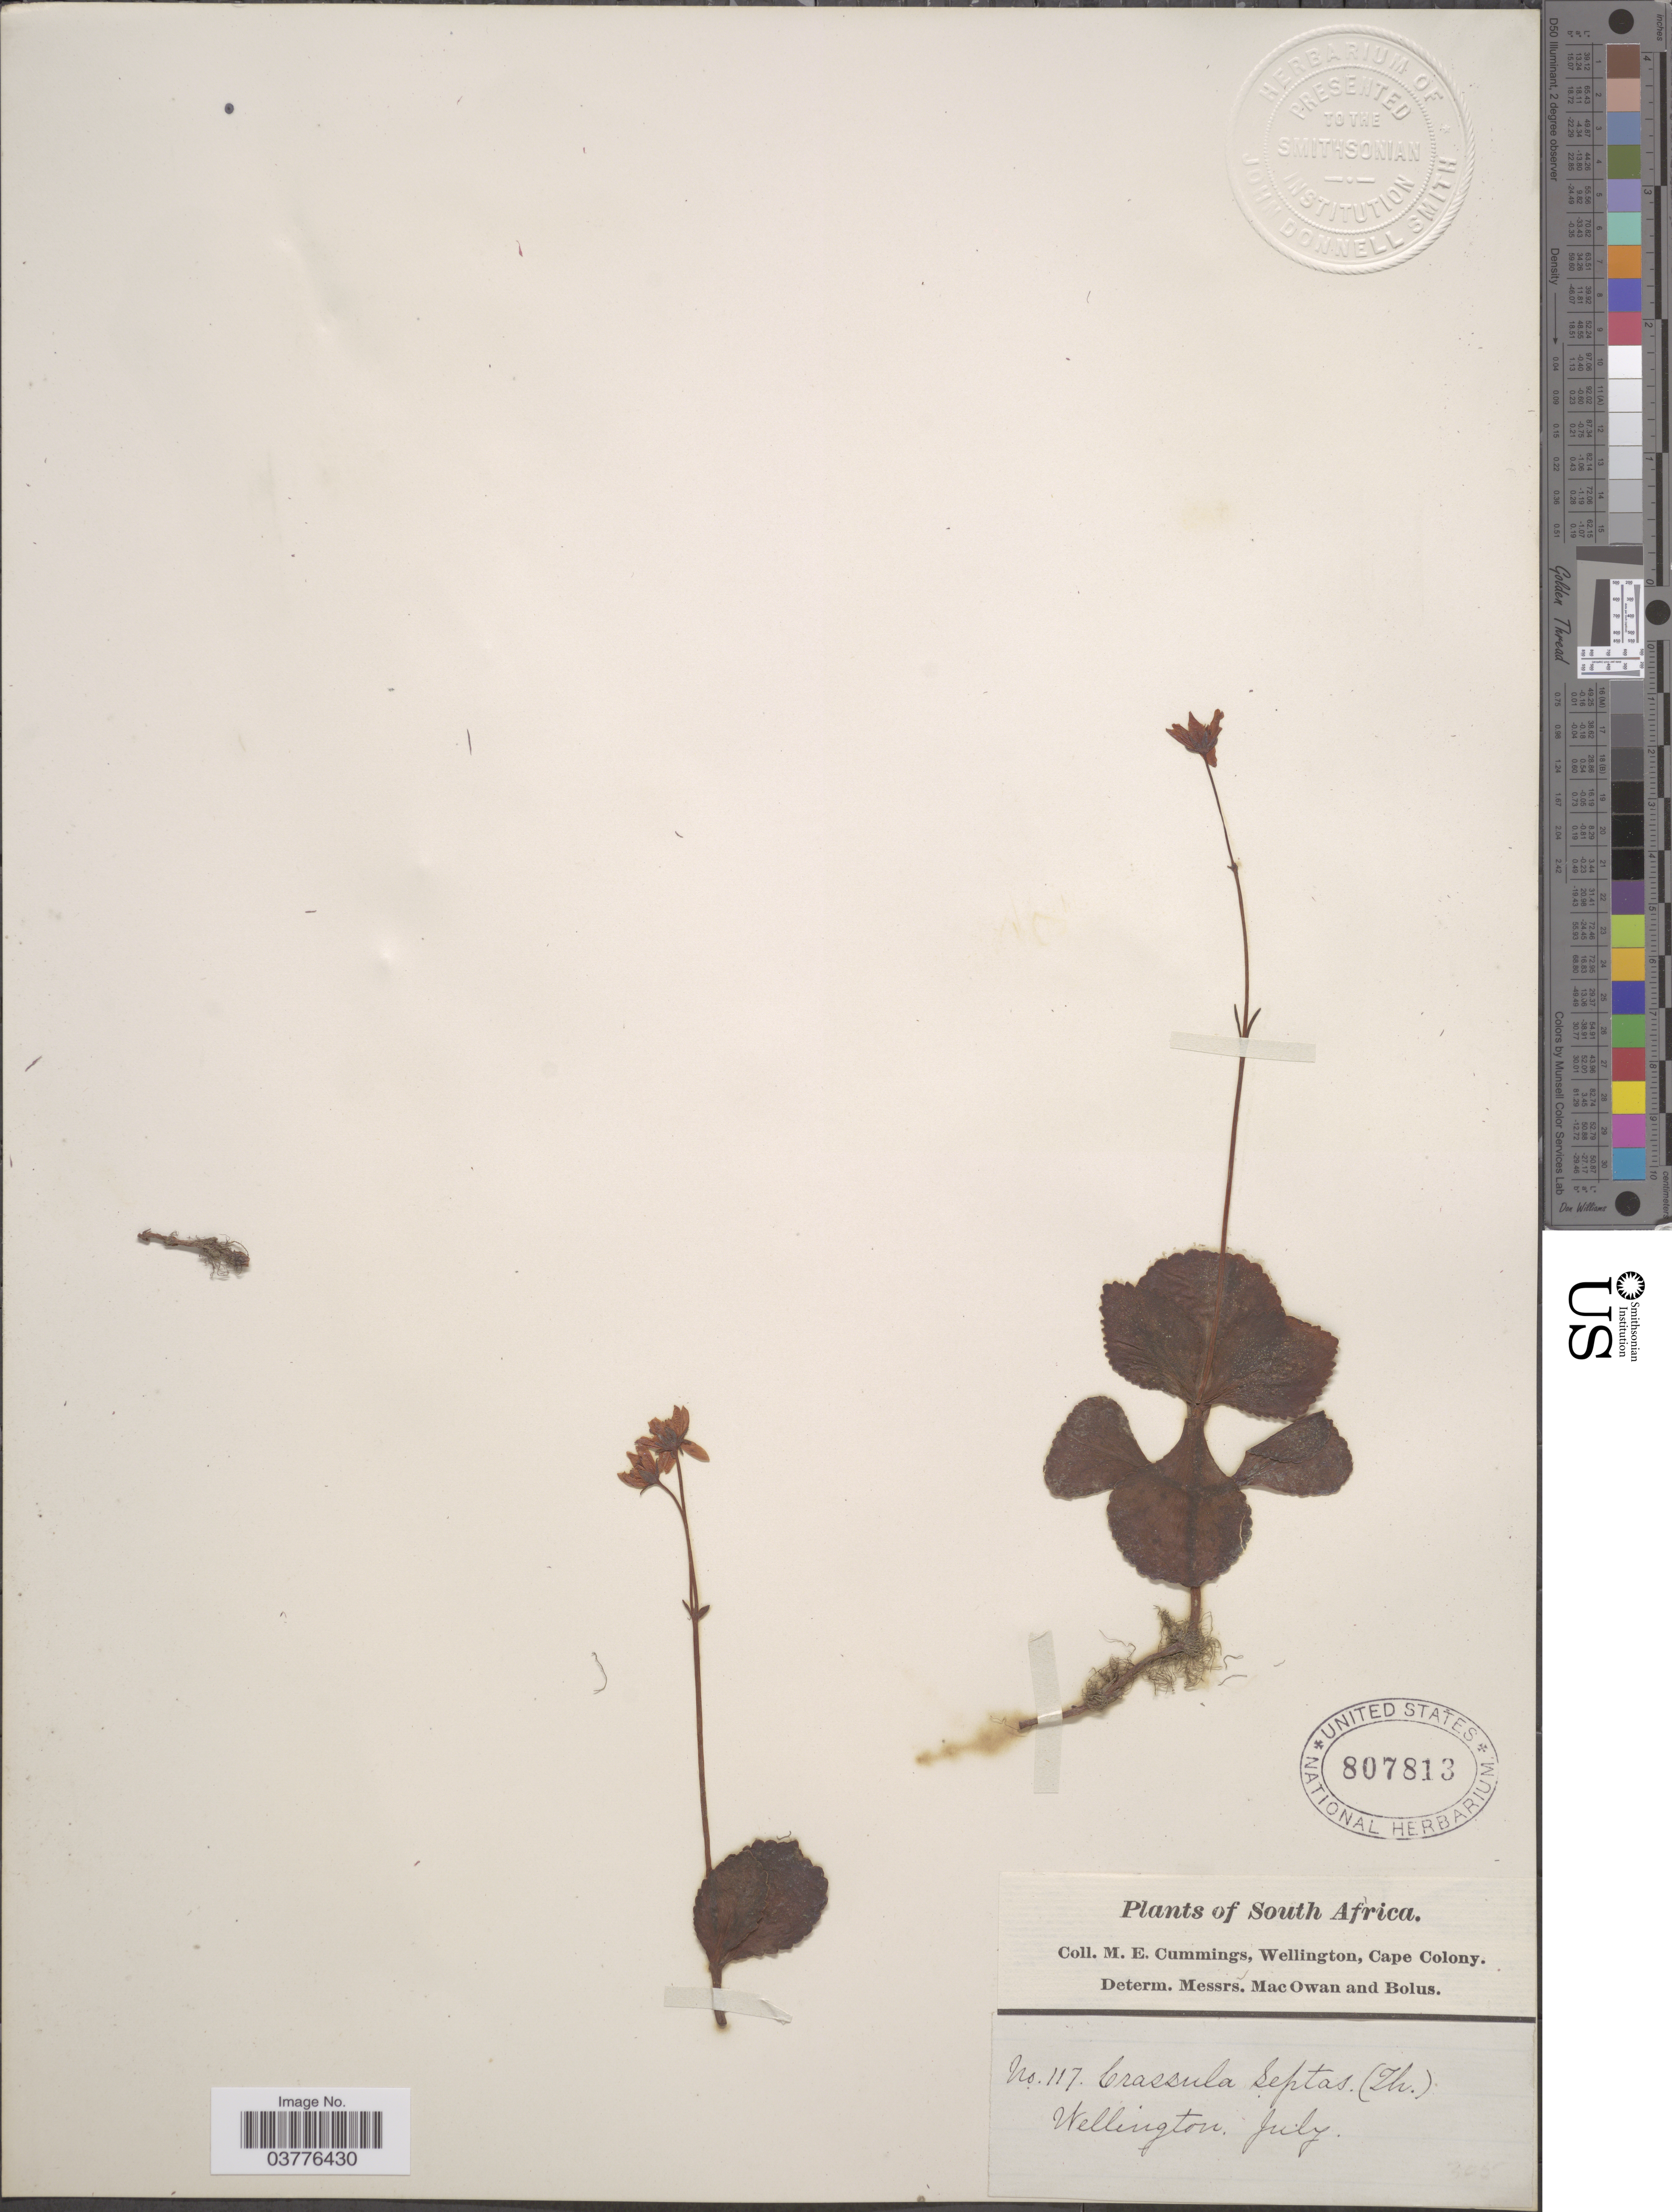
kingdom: Plantae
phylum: Tracheophyta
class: Magnoliopsida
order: Saxifragales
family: Crassulaceae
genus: Crassula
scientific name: Crassula capensis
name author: (L.) Baill.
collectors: M. E. Cummings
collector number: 117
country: South Africa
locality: Wellington.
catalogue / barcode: US 807813